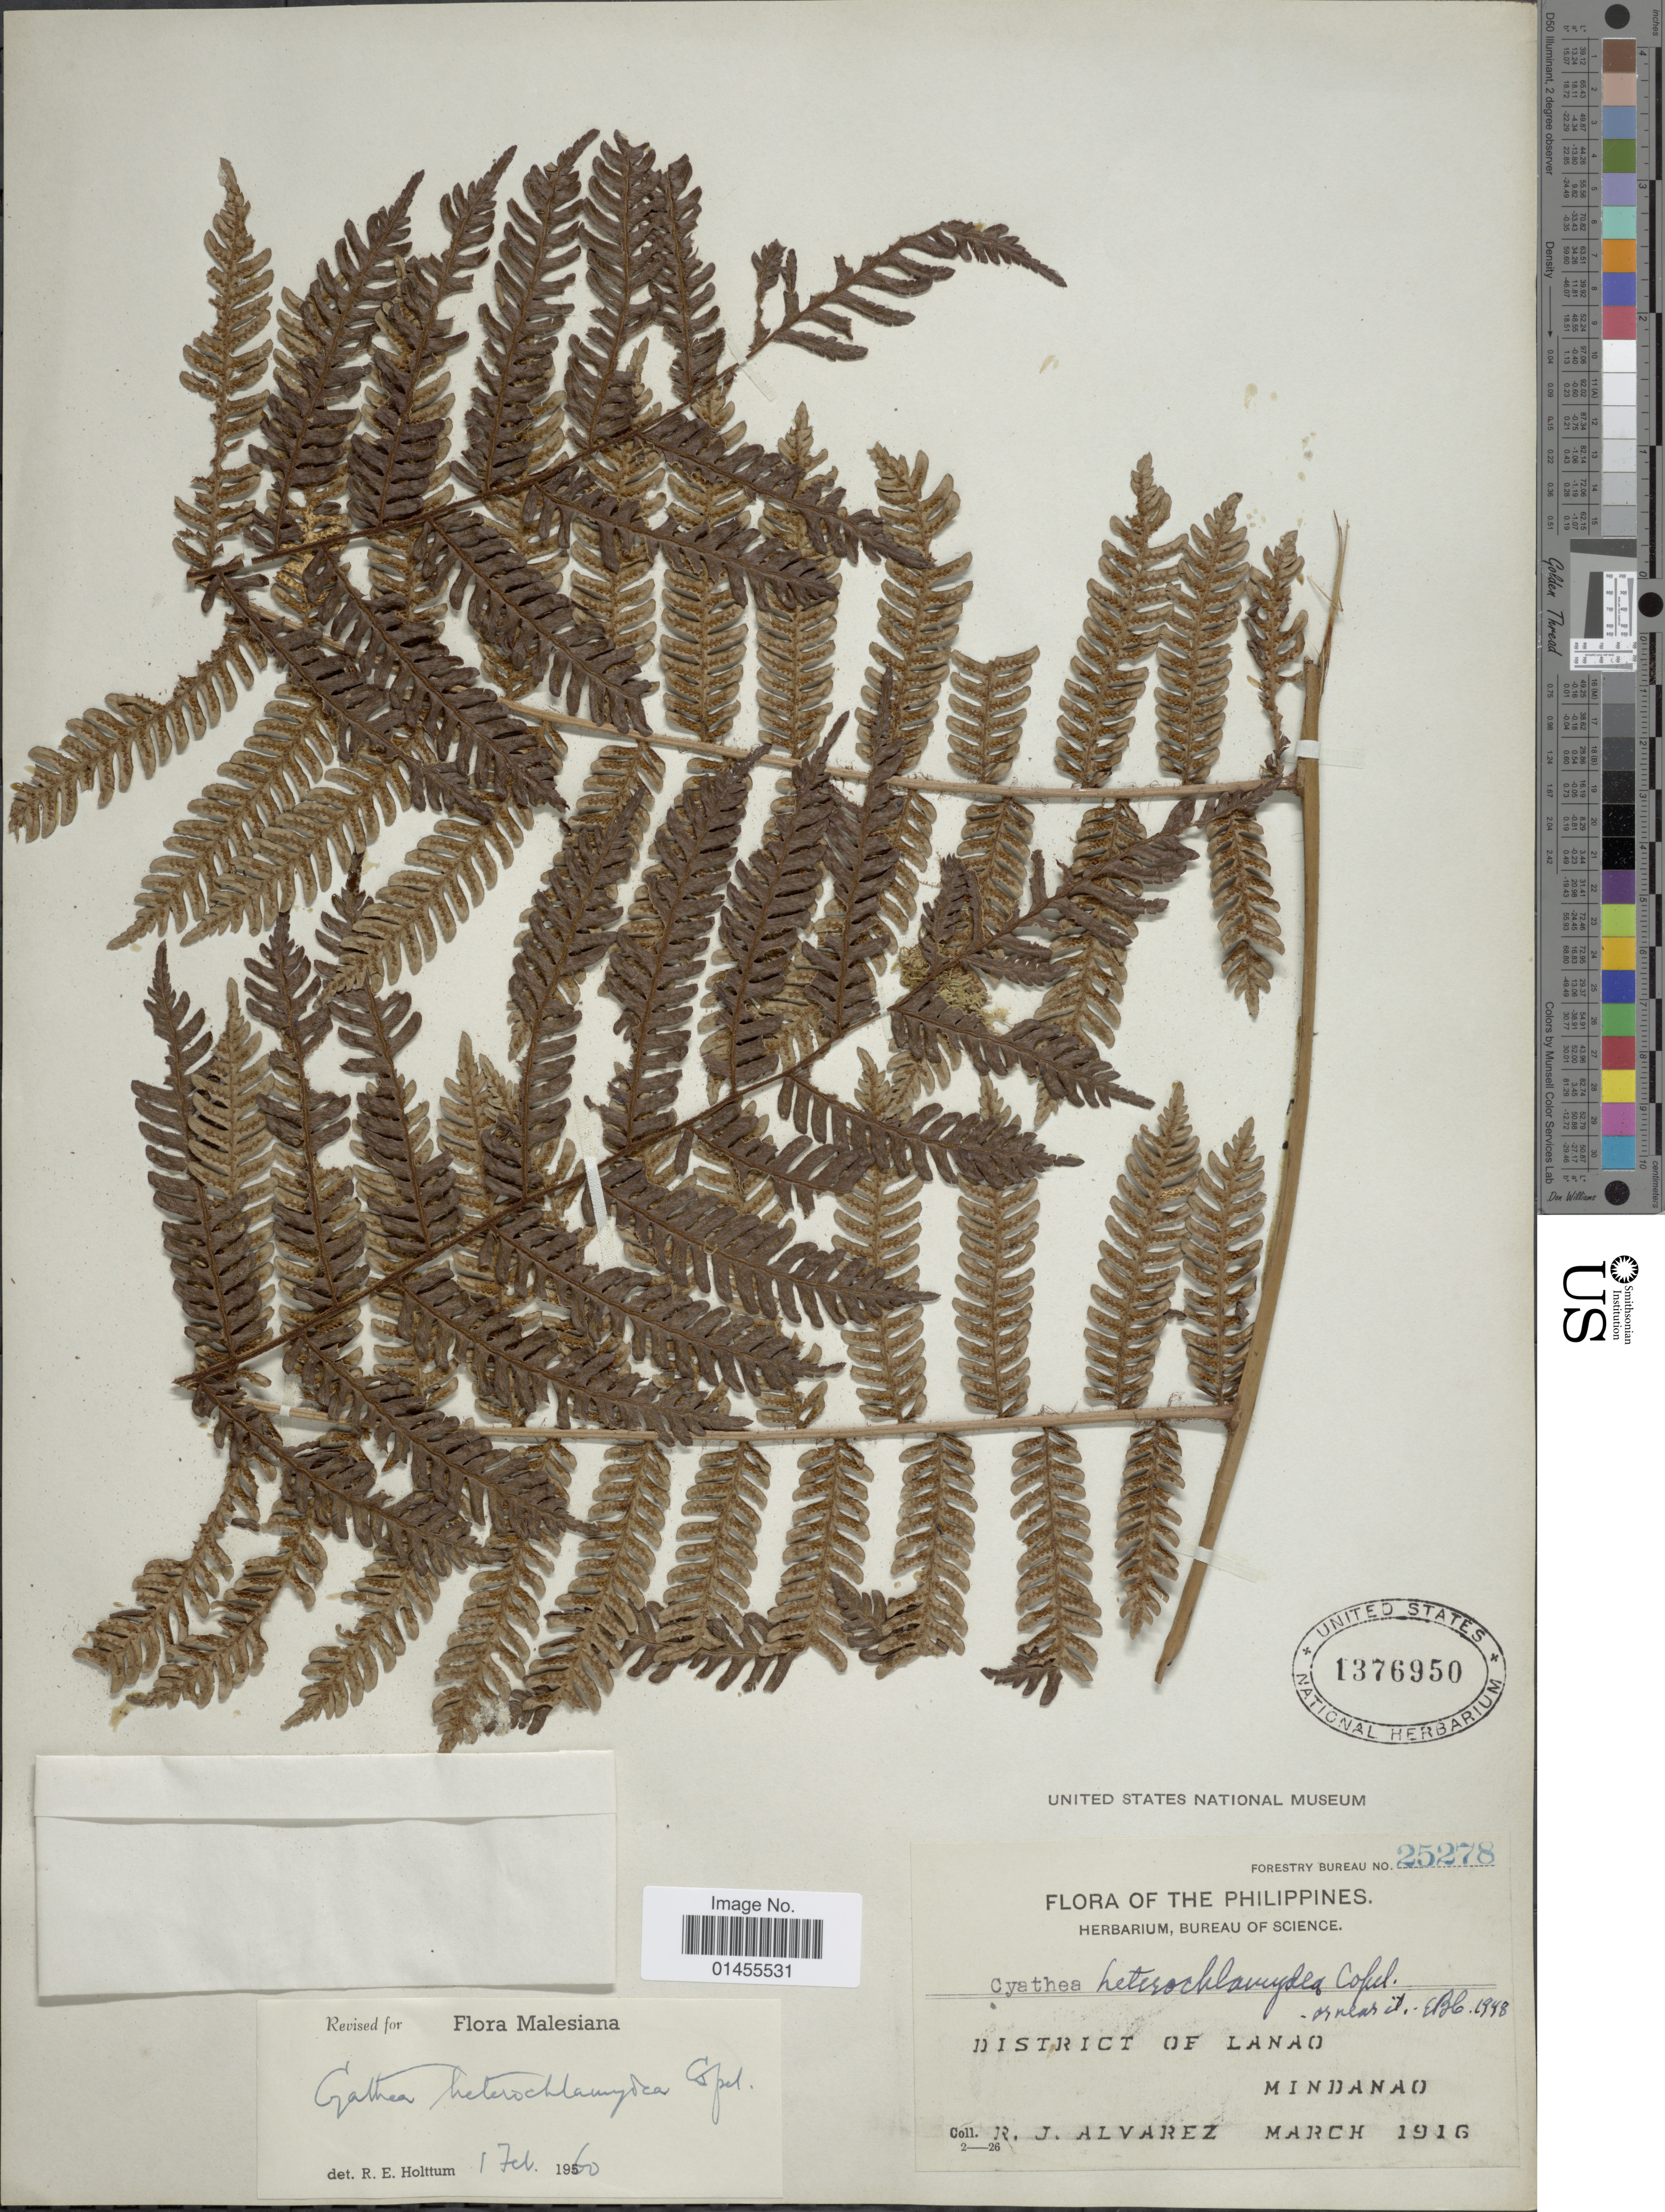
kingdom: Plantae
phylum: Tracheophyta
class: Polypodiopsida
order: Cyatheales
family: Cyatheaceae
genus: Alsophila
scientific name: Alsophila heterochlamydea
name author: (Copel.) R.M. Tryon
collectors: R. Alvarez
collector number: Forestry Bureau 25278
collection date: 1916-03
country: Philippines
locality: District of Lanao. Mindanao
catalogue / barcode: US 1376950